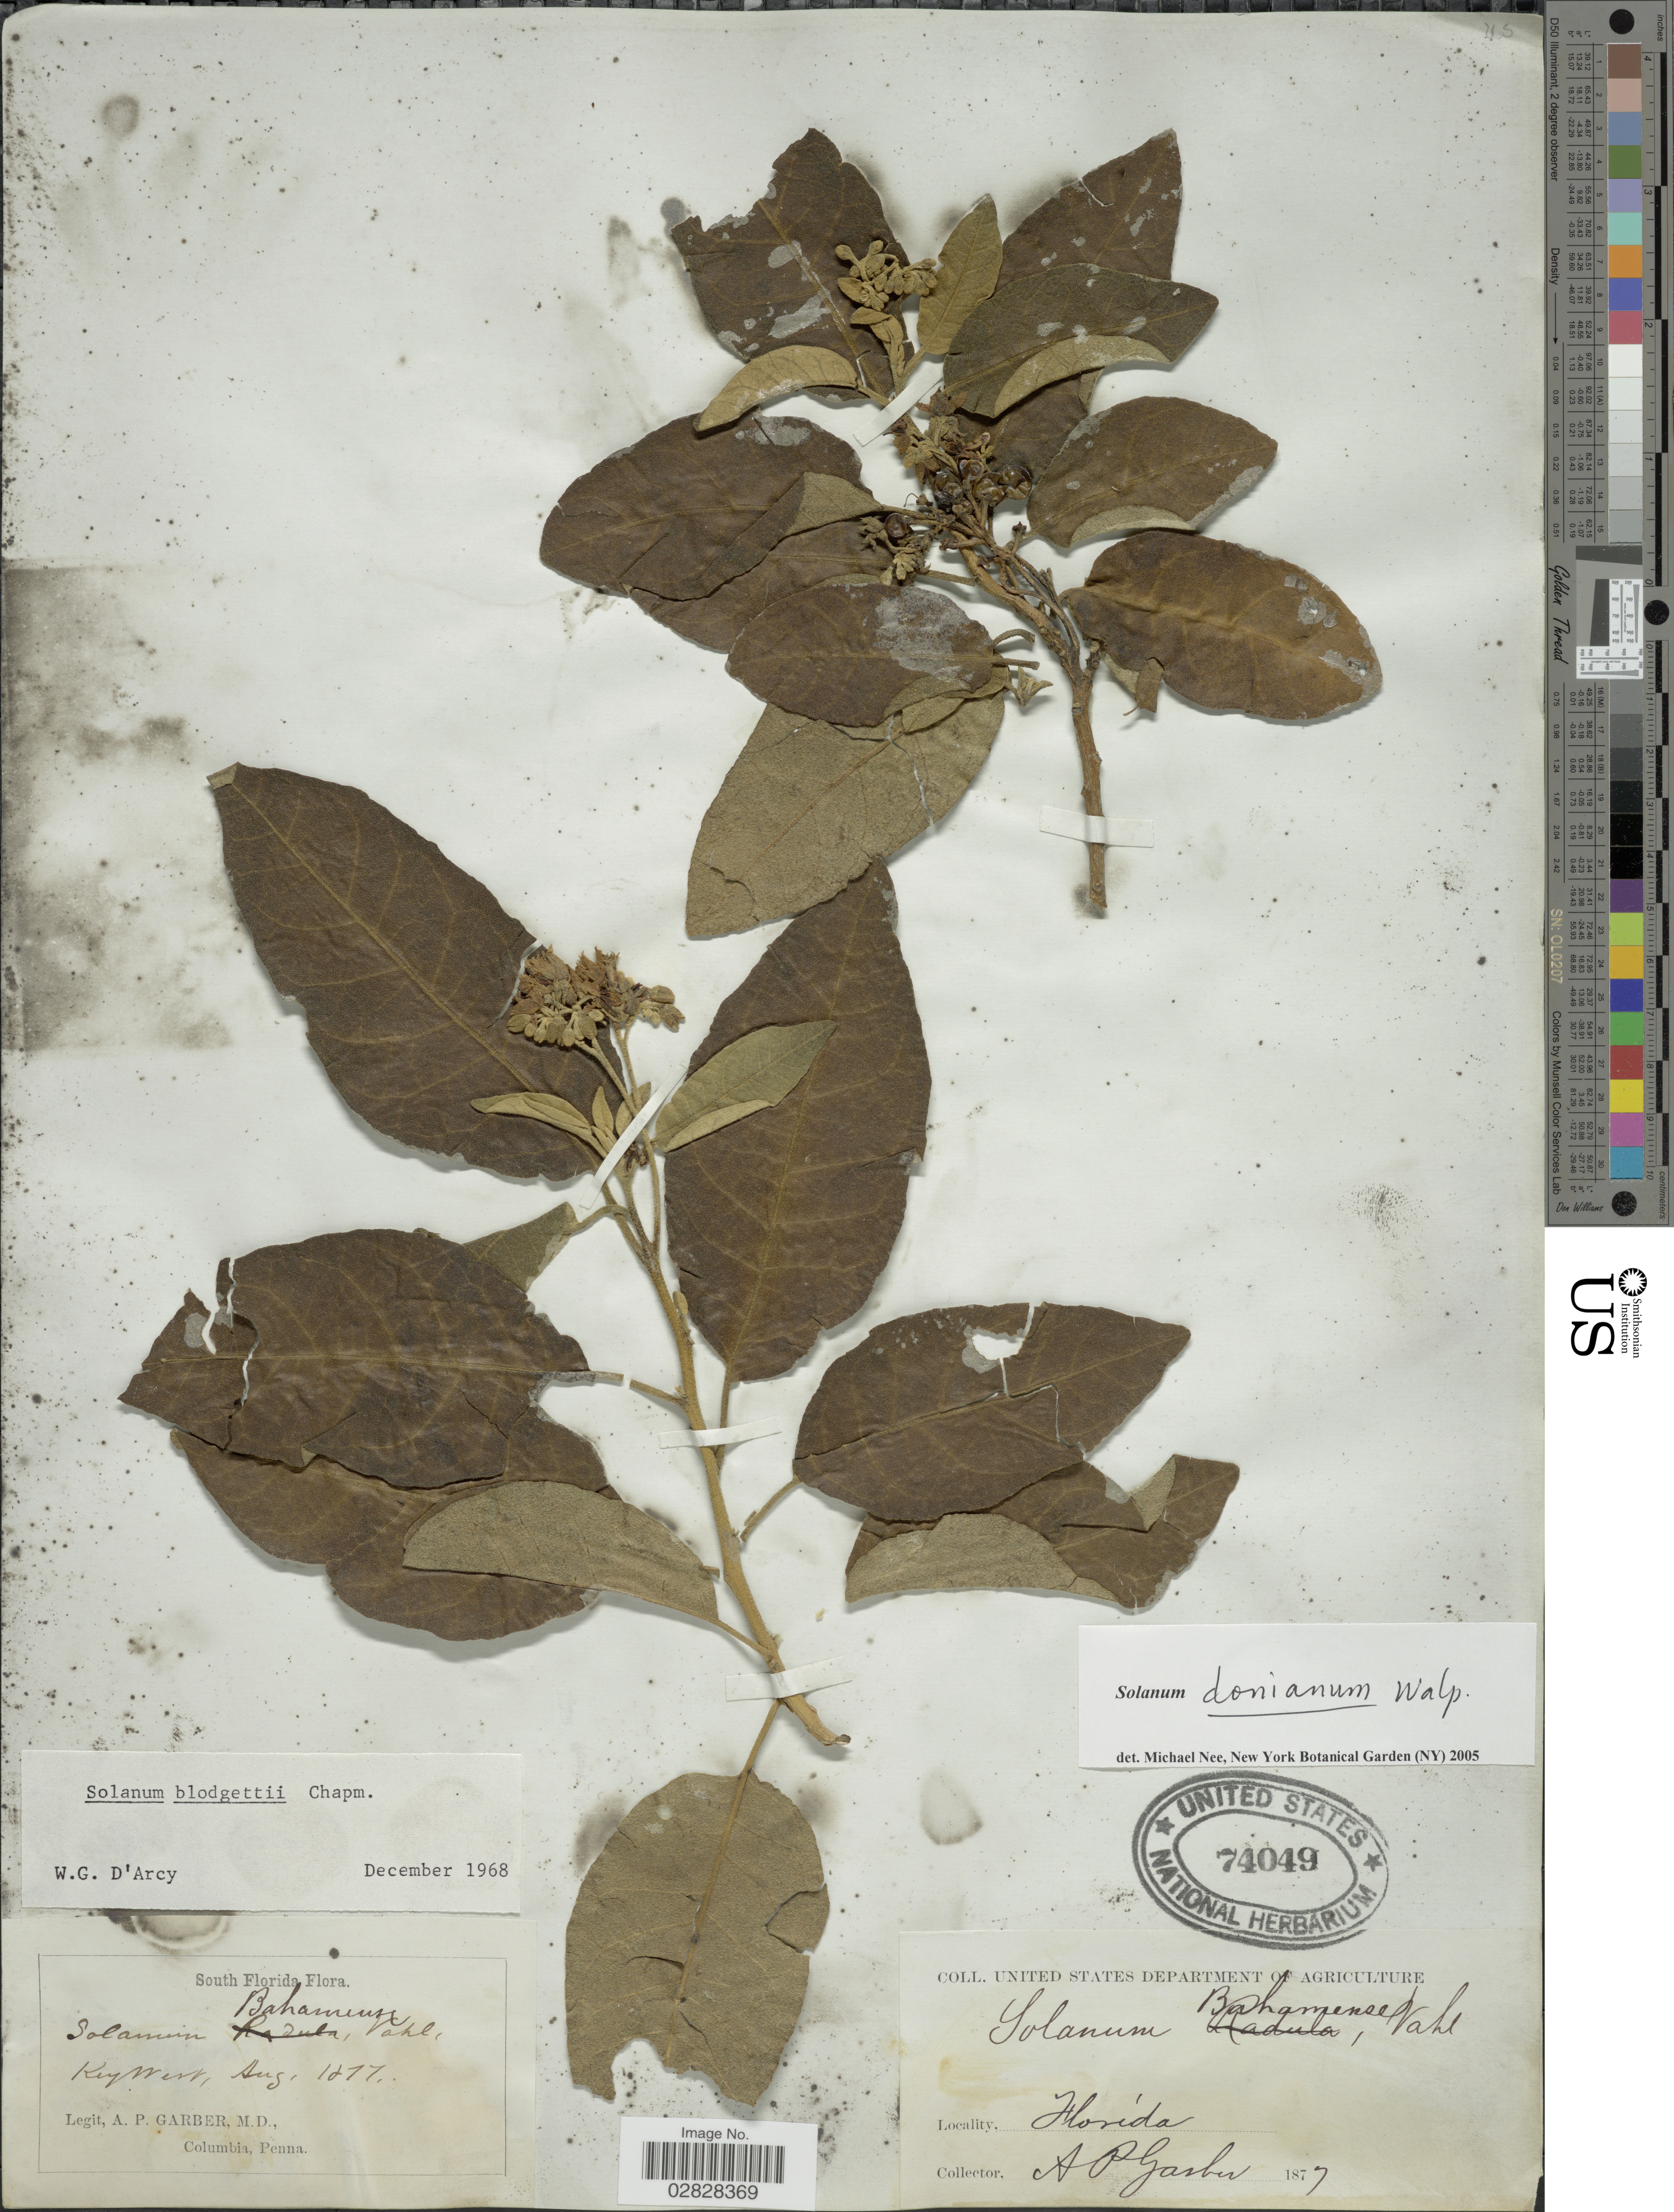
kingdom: Plantae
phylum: Tracheophyta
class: Magnoliopsida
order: Solanales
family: Solanaceae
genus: Solanum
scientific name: Solanum donianum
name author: Walp.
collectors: A. P. Garber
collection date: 1877-08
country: United States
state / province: Florida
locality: South Florida. Key West.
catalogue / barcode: US 74049